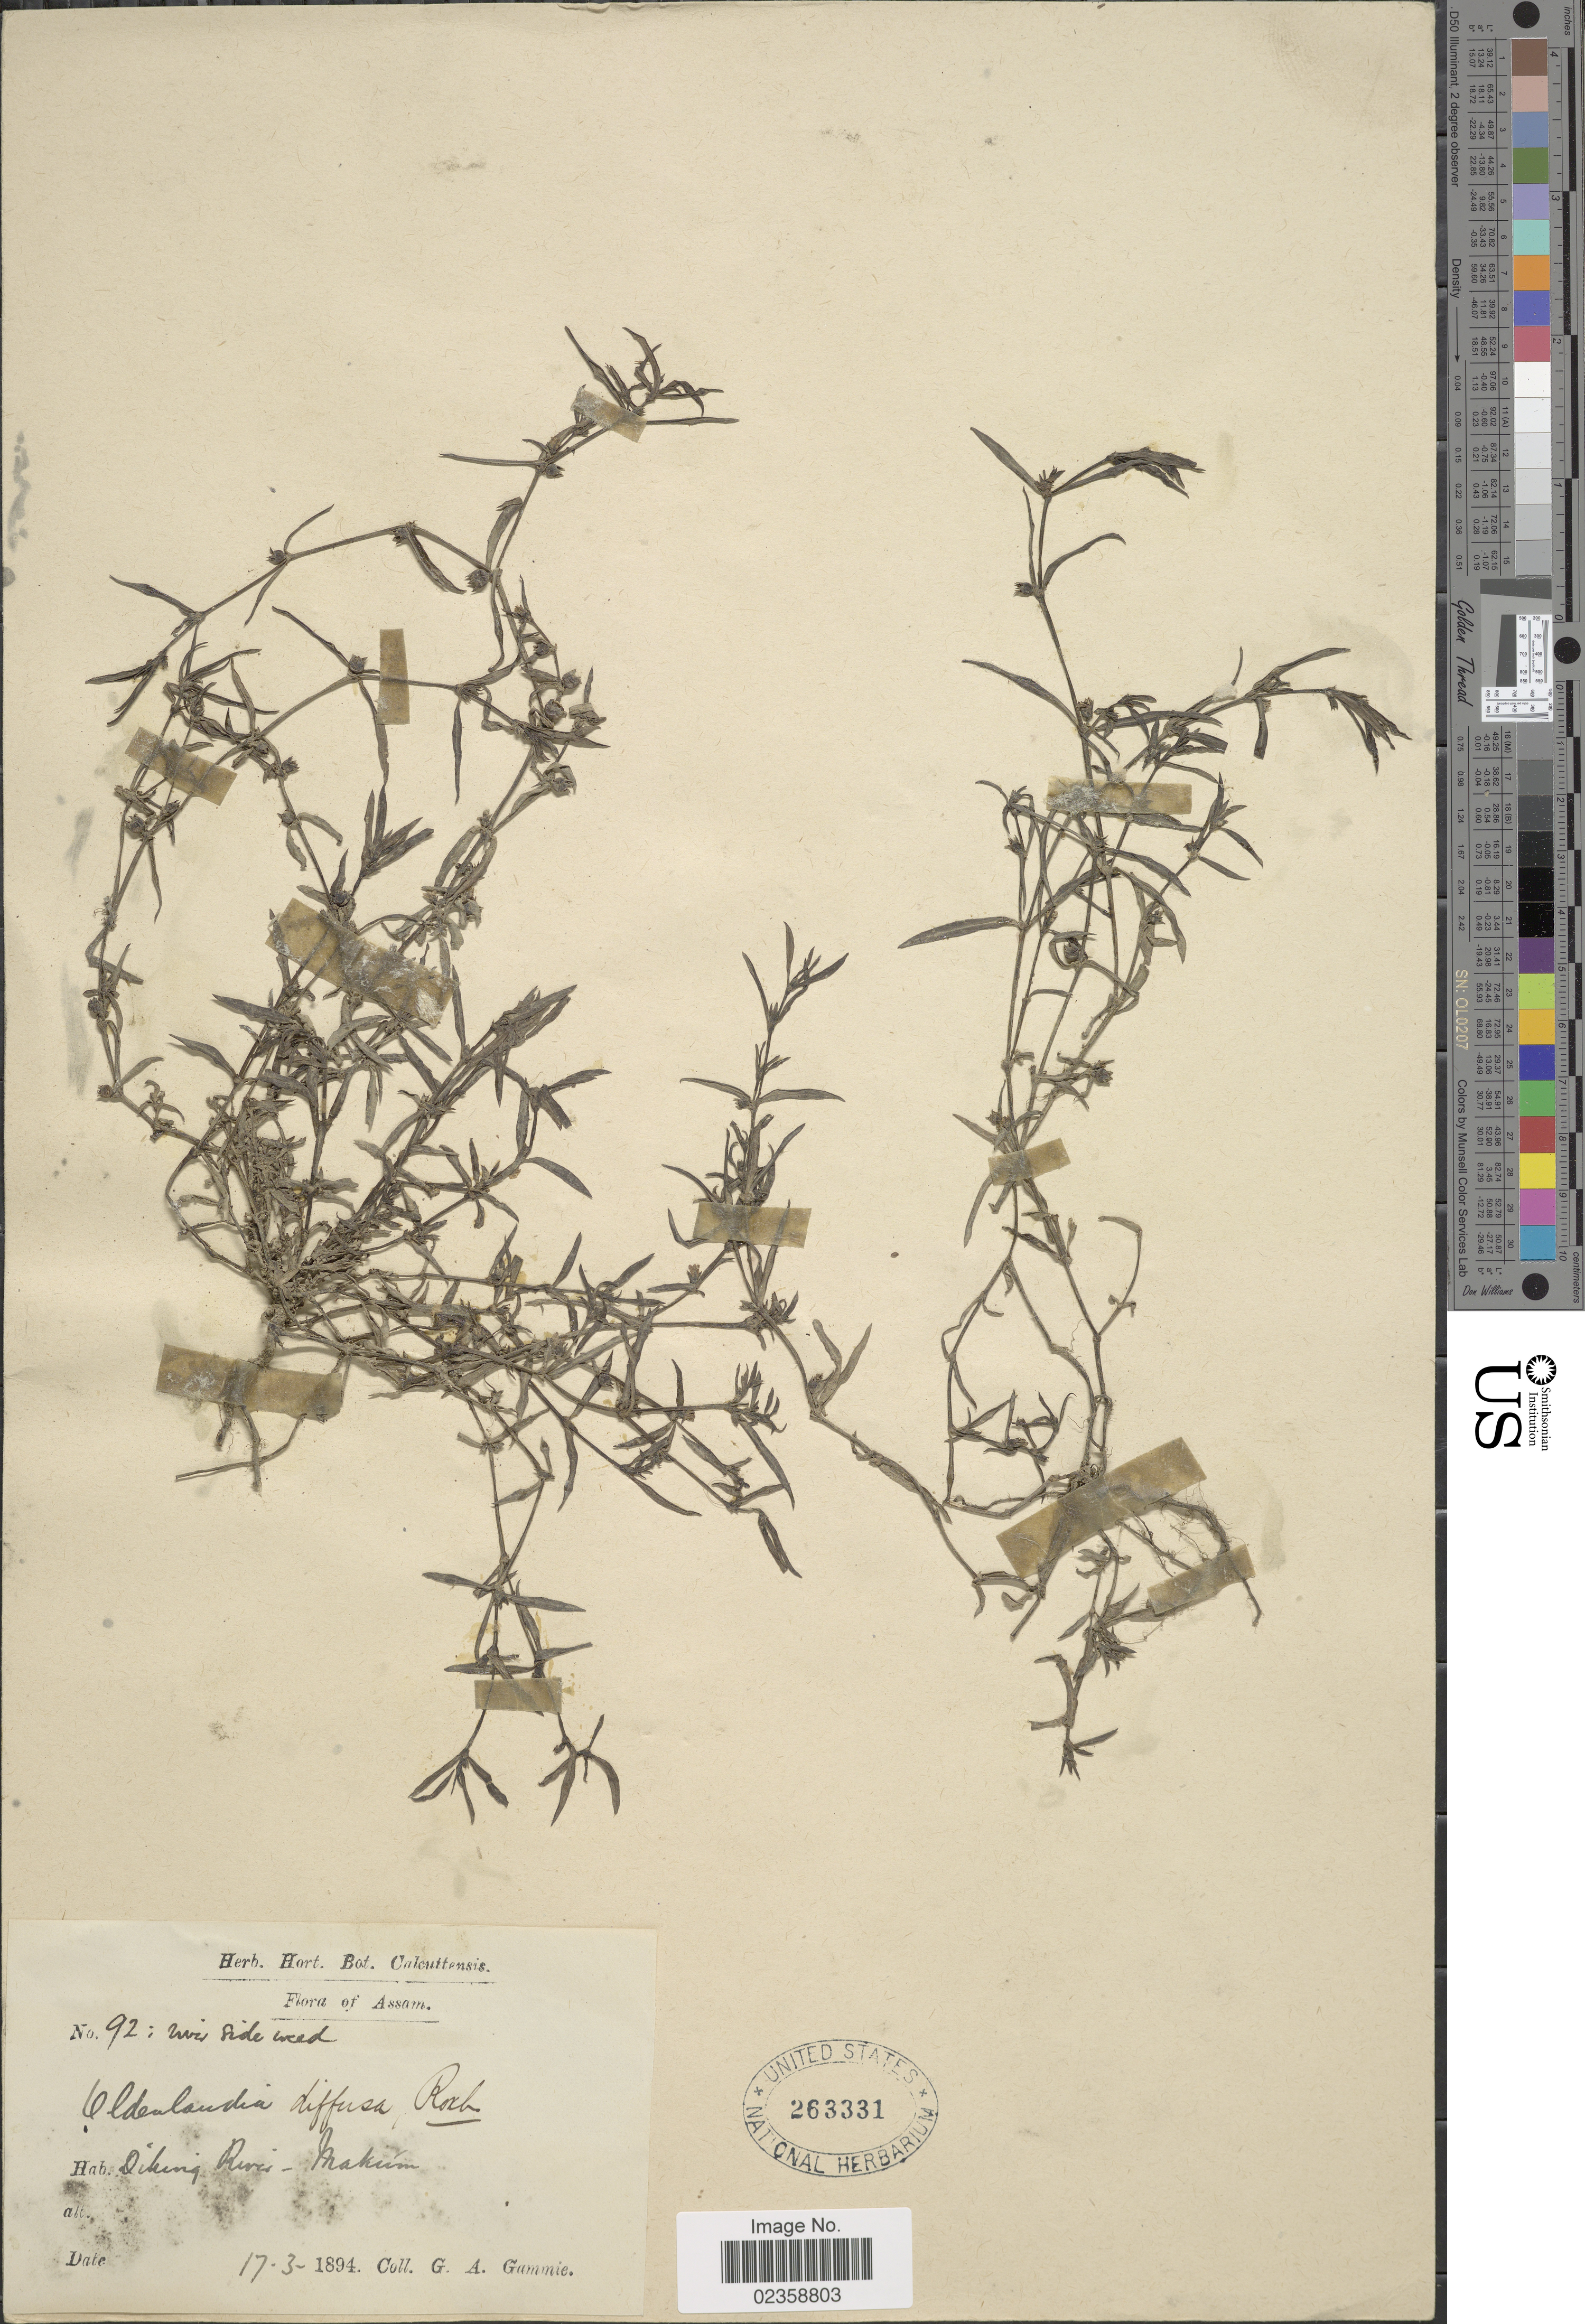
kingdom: Plantae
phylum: Tracheophyta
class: Magnoliopsida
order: Gentianales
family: Rubiaceae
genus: Oldenlandia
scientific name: Oldenlandia diffusa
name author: (Willd.) Roxb.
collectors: G. Gammie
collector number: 92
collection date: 1894-03-17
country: India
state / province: Assam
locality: Diking River - Makum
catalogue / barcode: US 263331